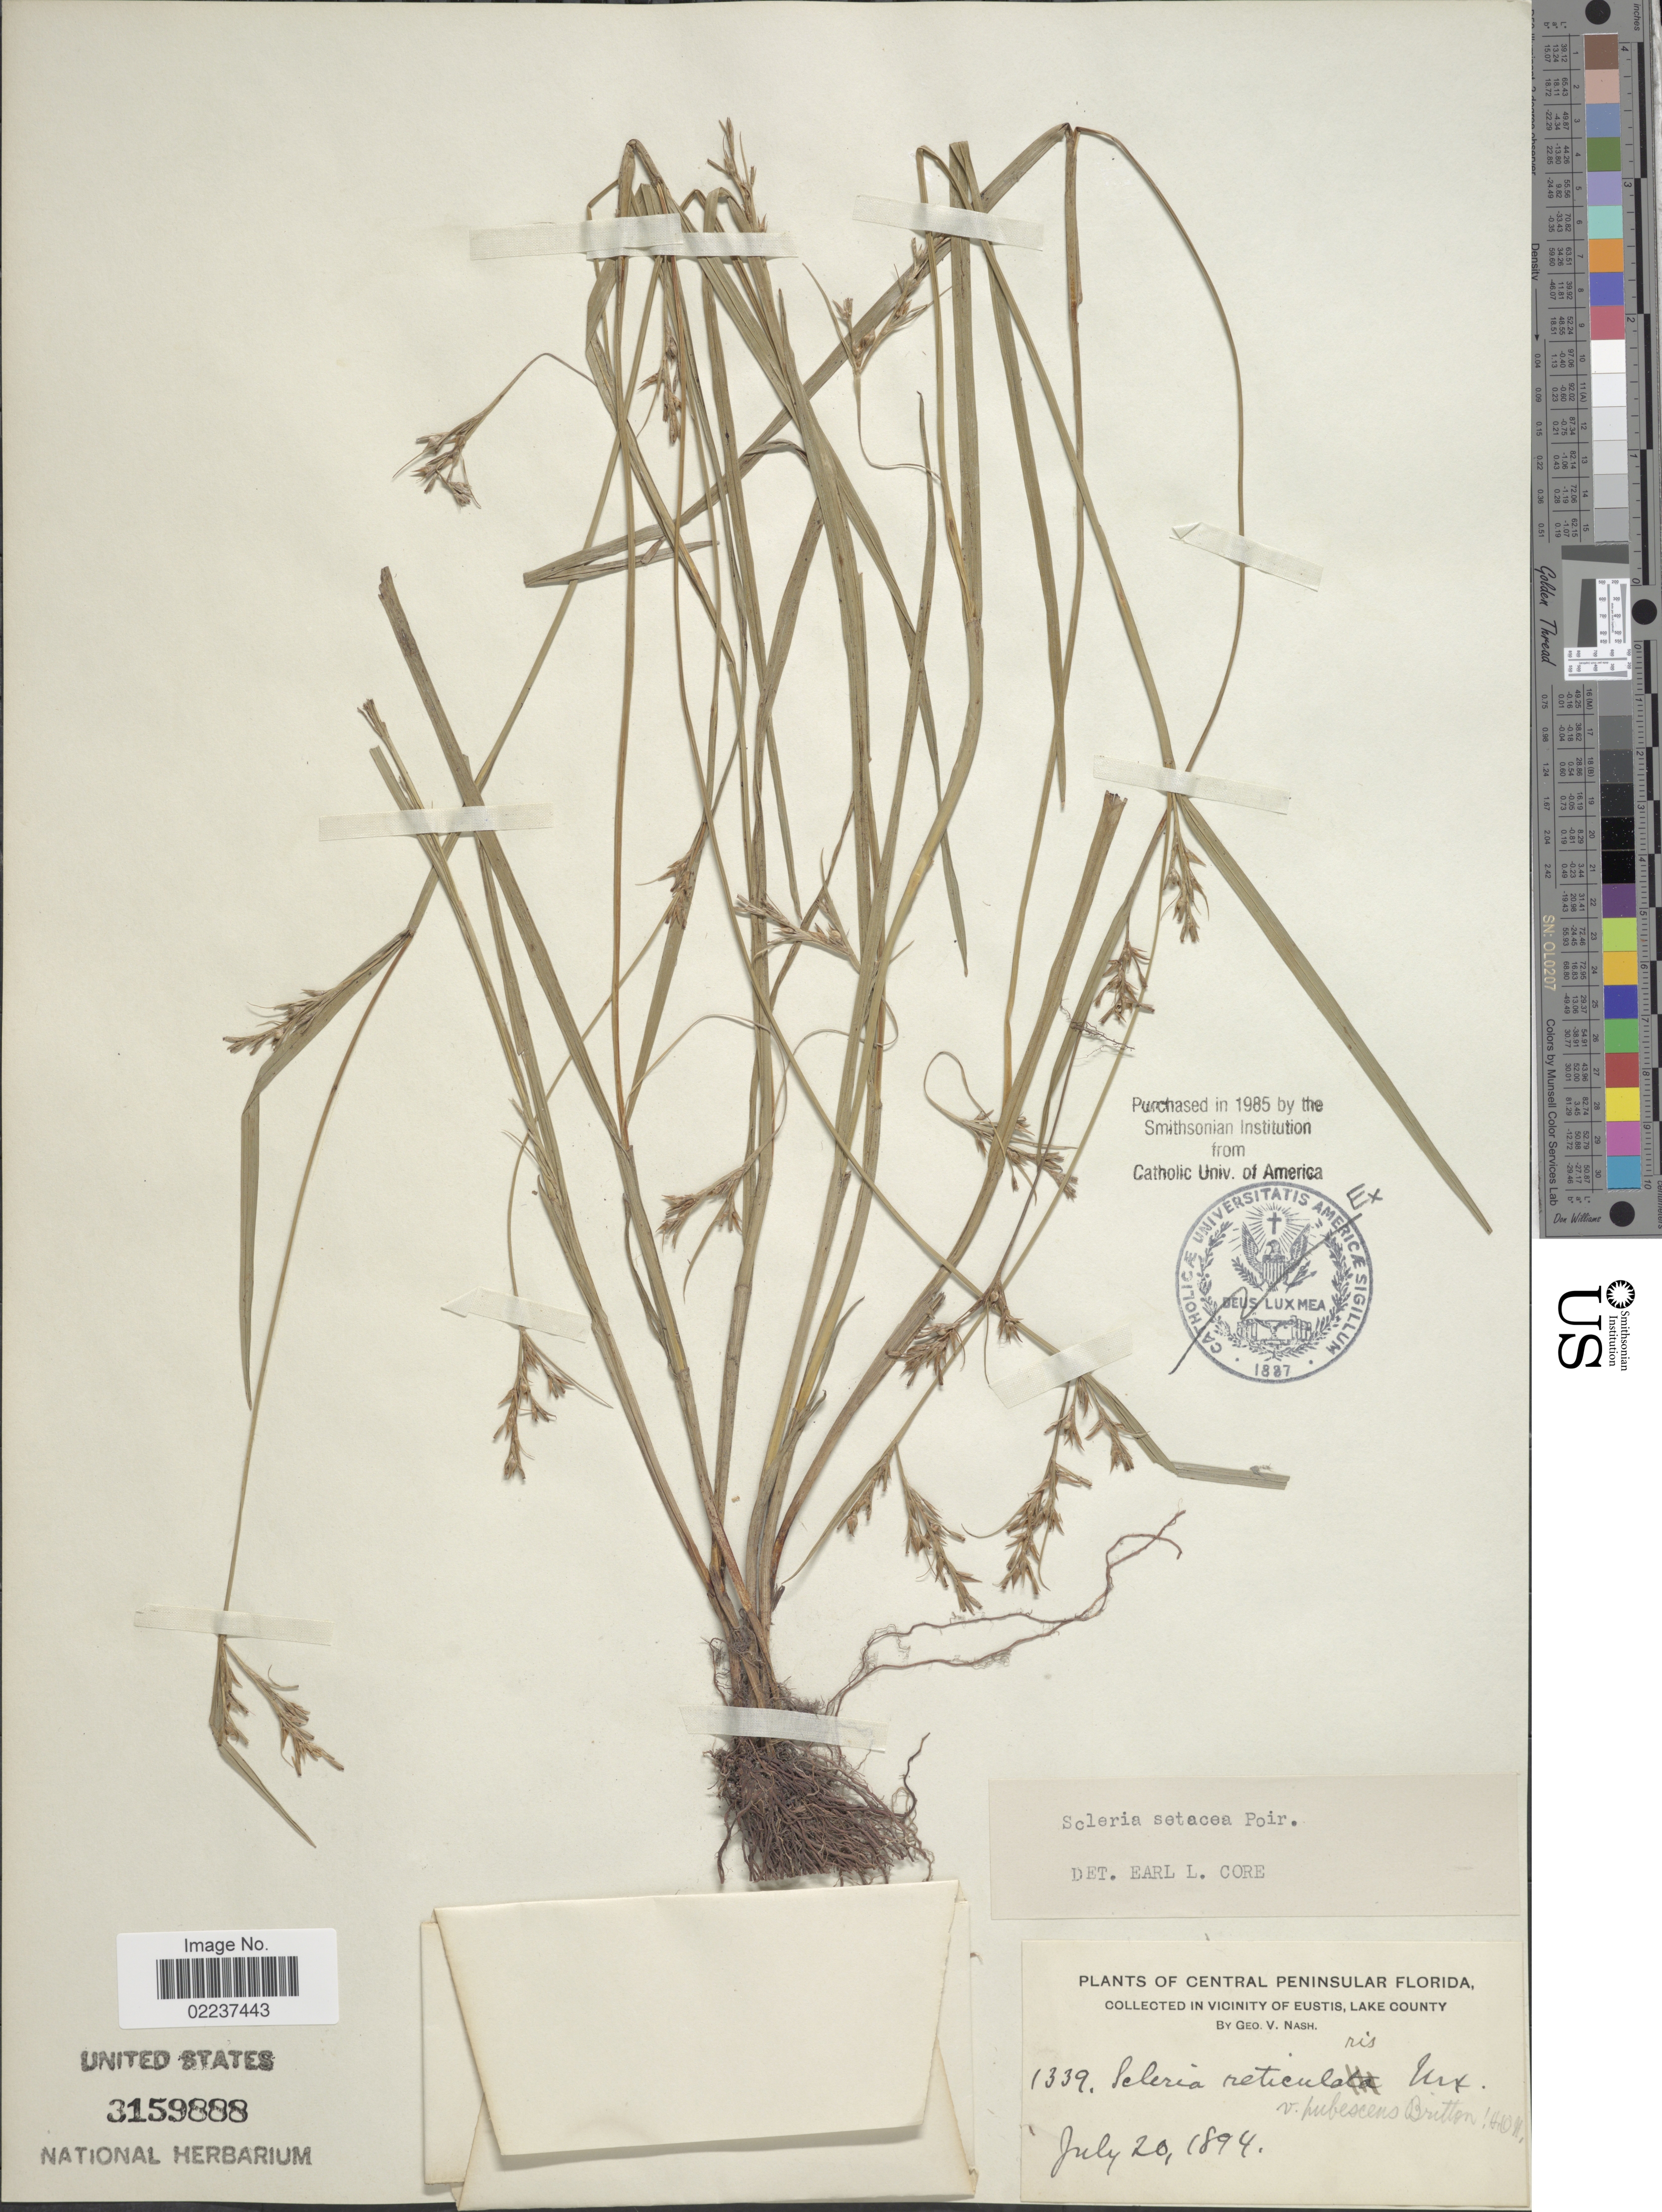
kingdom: Plantae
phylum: Tracheophyta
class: Liliopsida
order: Poales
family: Cyperaceae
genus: Scleria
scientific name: Scleria muehlenbergii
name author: Steud.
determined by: Strong, Mark T., (BOT), Smithsonian Institution - National Museum of Natural History (UNITED STATES)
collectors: G. V. Nash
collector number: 1339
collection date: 1894-07-20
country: United States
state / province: Florida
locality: Central Peninsular Florida, Vicinity of Eustis, Lake County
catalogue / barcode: US 3159888